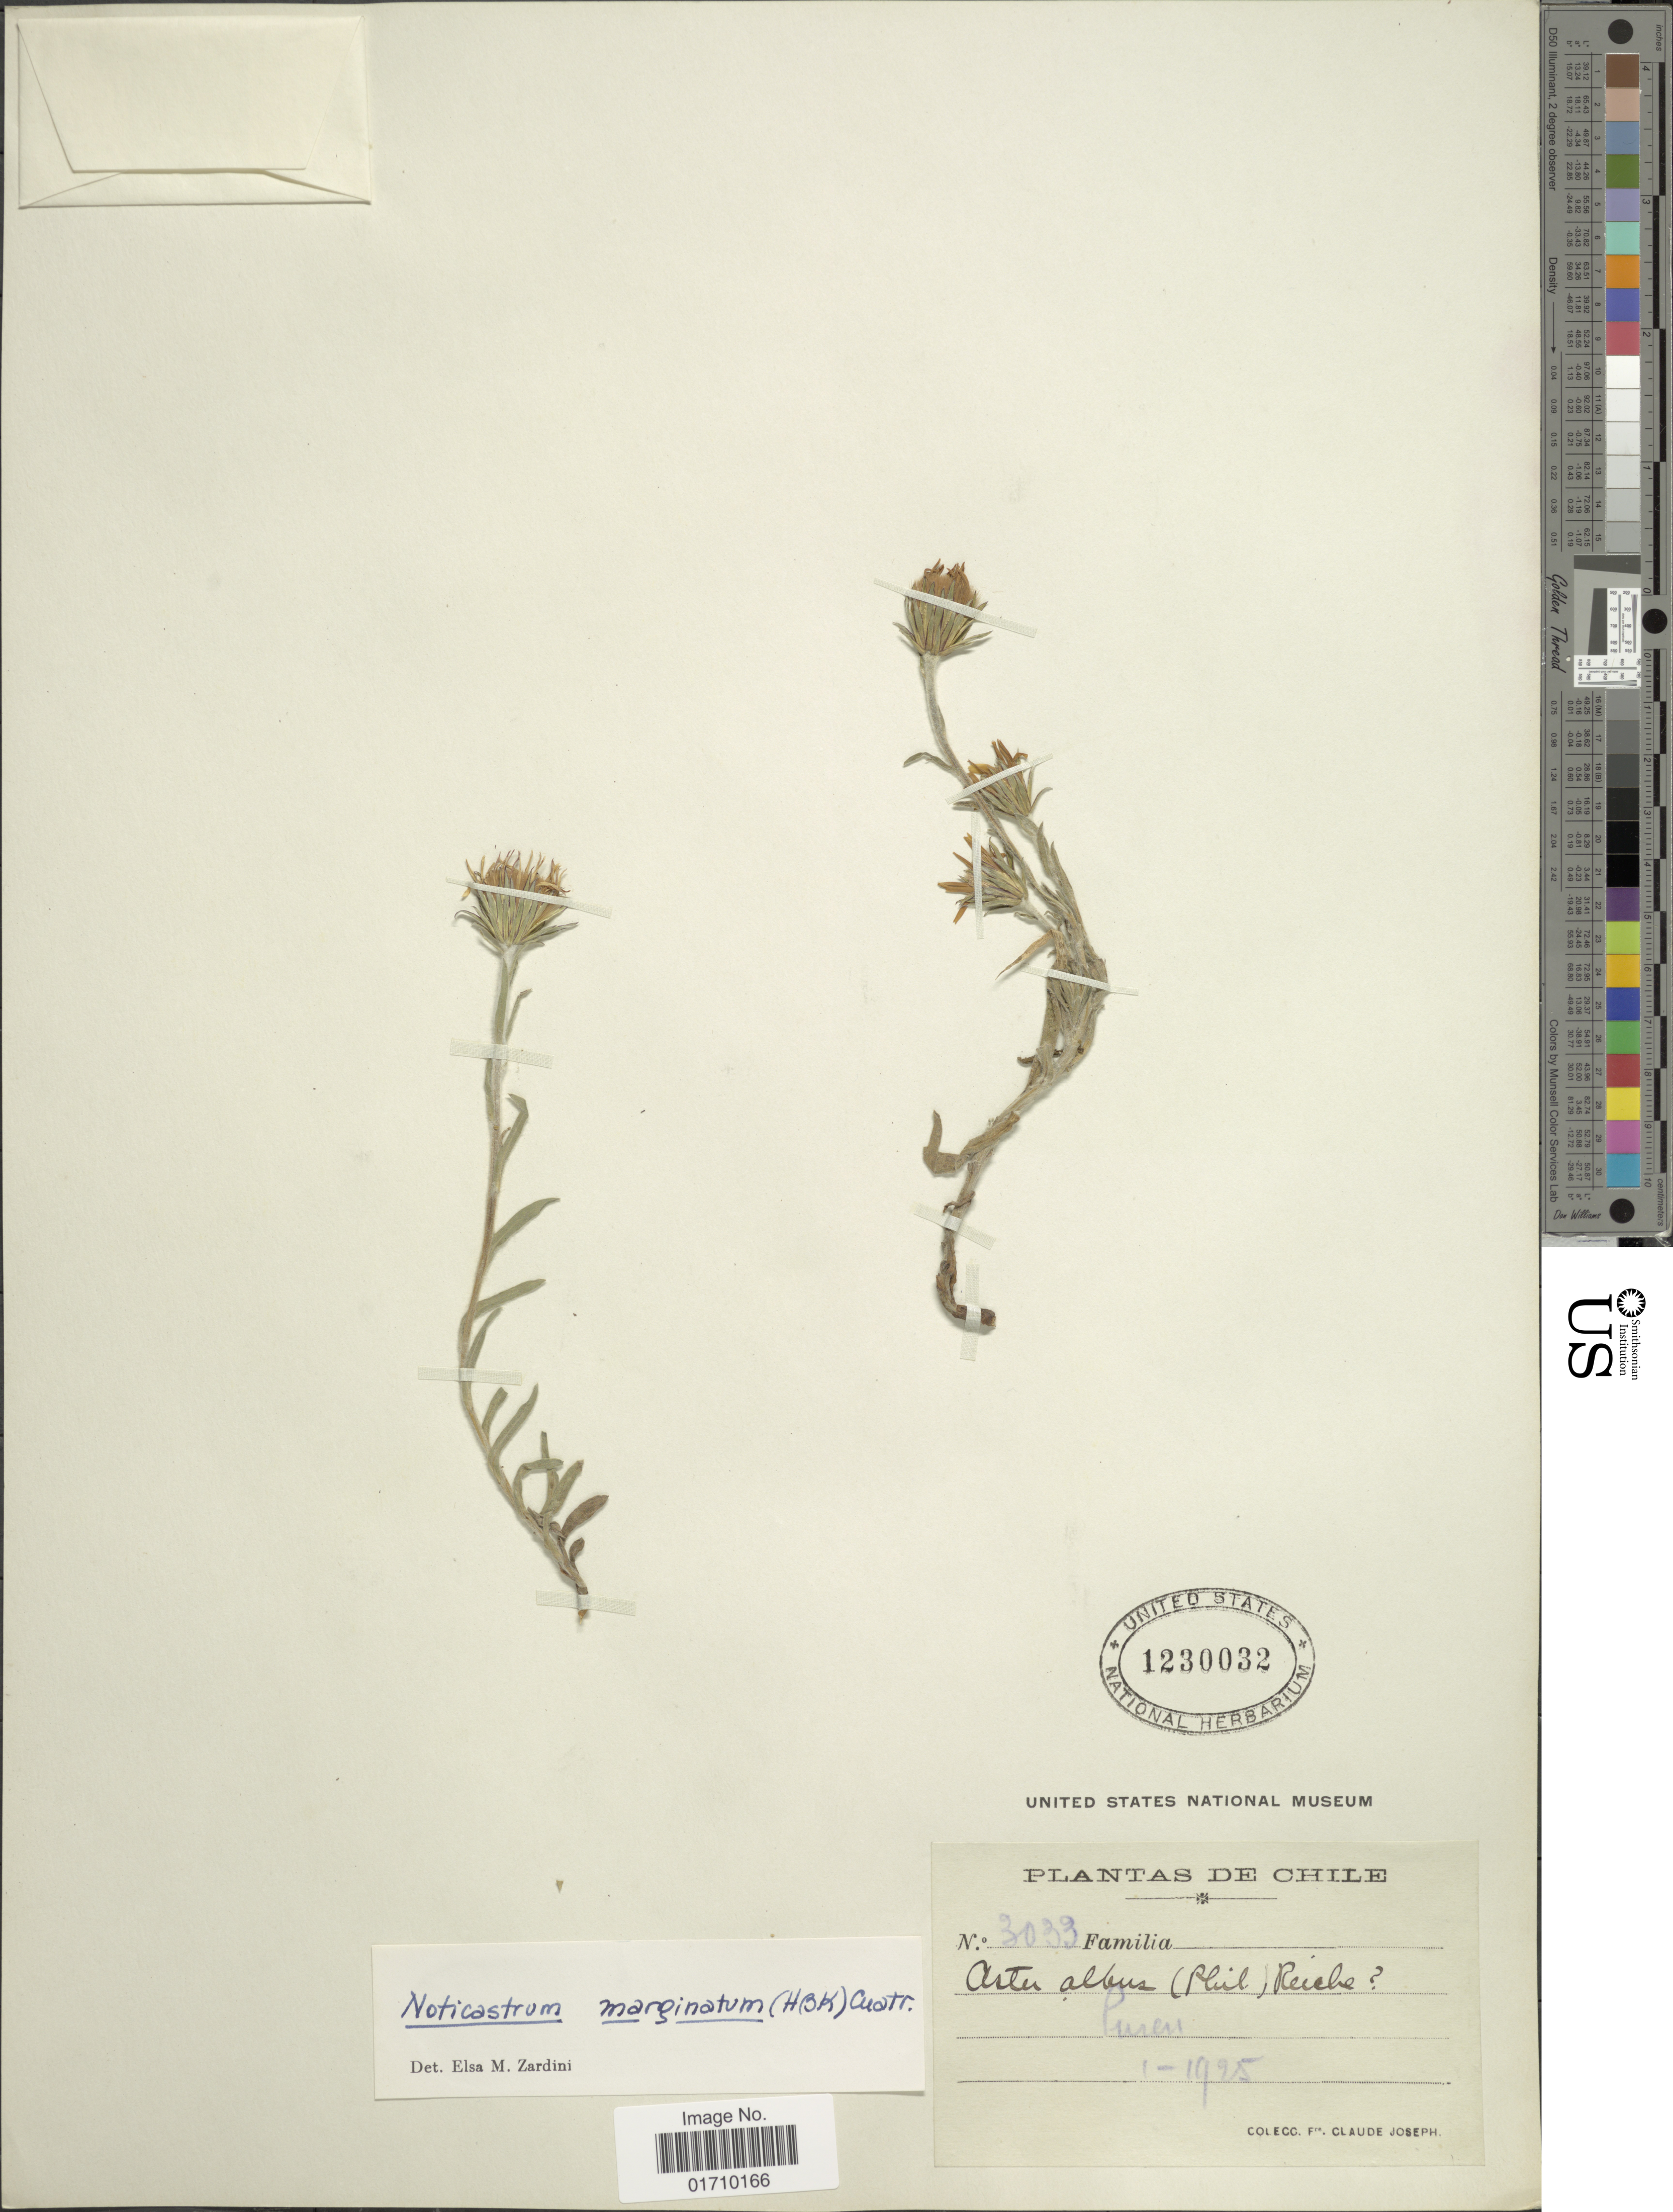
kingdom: Plantae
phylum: Tracheophyta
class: Magnoliopsida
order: Asterales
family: Asteraceae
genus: Noticastrum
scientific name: Noticastrum marginatum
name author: (Kunth) Cuatrec.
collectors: Frere Claude Joseph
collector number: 3033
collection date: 1925-01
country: Chile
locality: Puren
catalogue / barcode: US 1230032